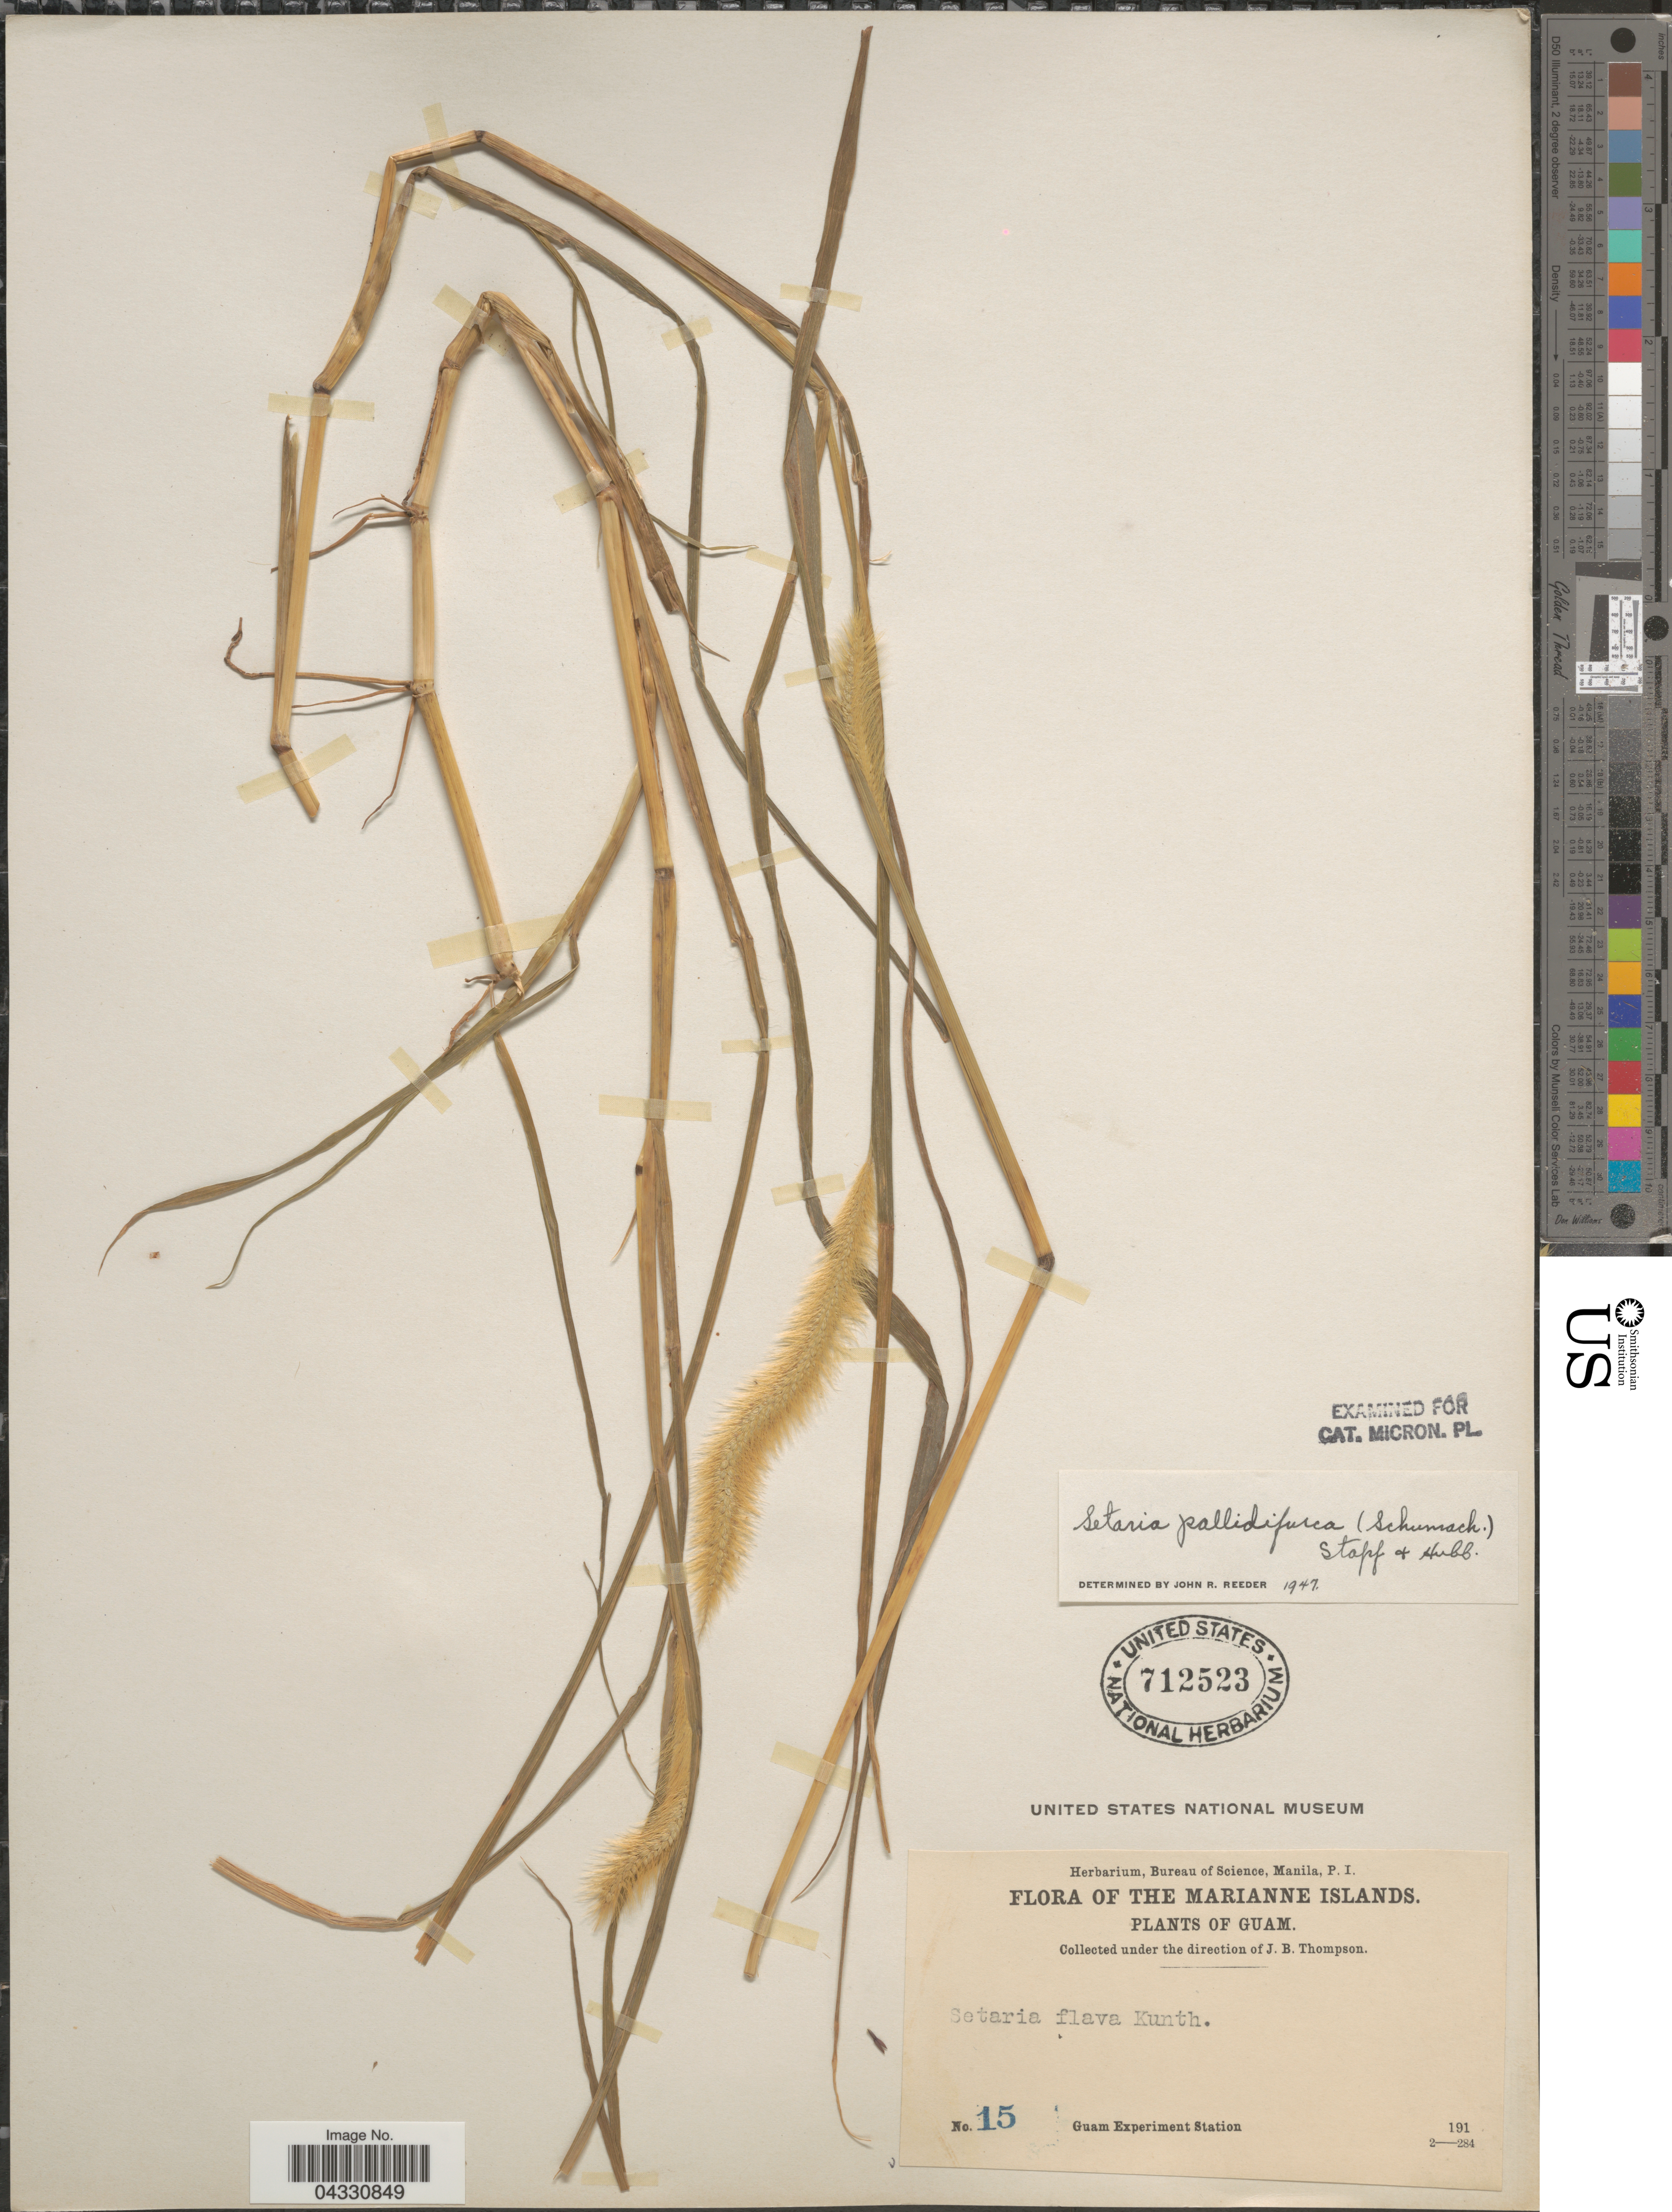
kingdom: Plantae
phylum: Tracheophyta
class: Liliopsida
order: Poales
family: Poaceae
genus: Setaria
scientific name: Setaria pallide-fusca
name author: (Schumach.) Stapf & C.E. Hubb.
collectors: Guam Exp. Sta.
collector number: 15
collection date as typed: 191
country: Guam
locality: The Marianne Islands.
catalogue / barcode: US 712523